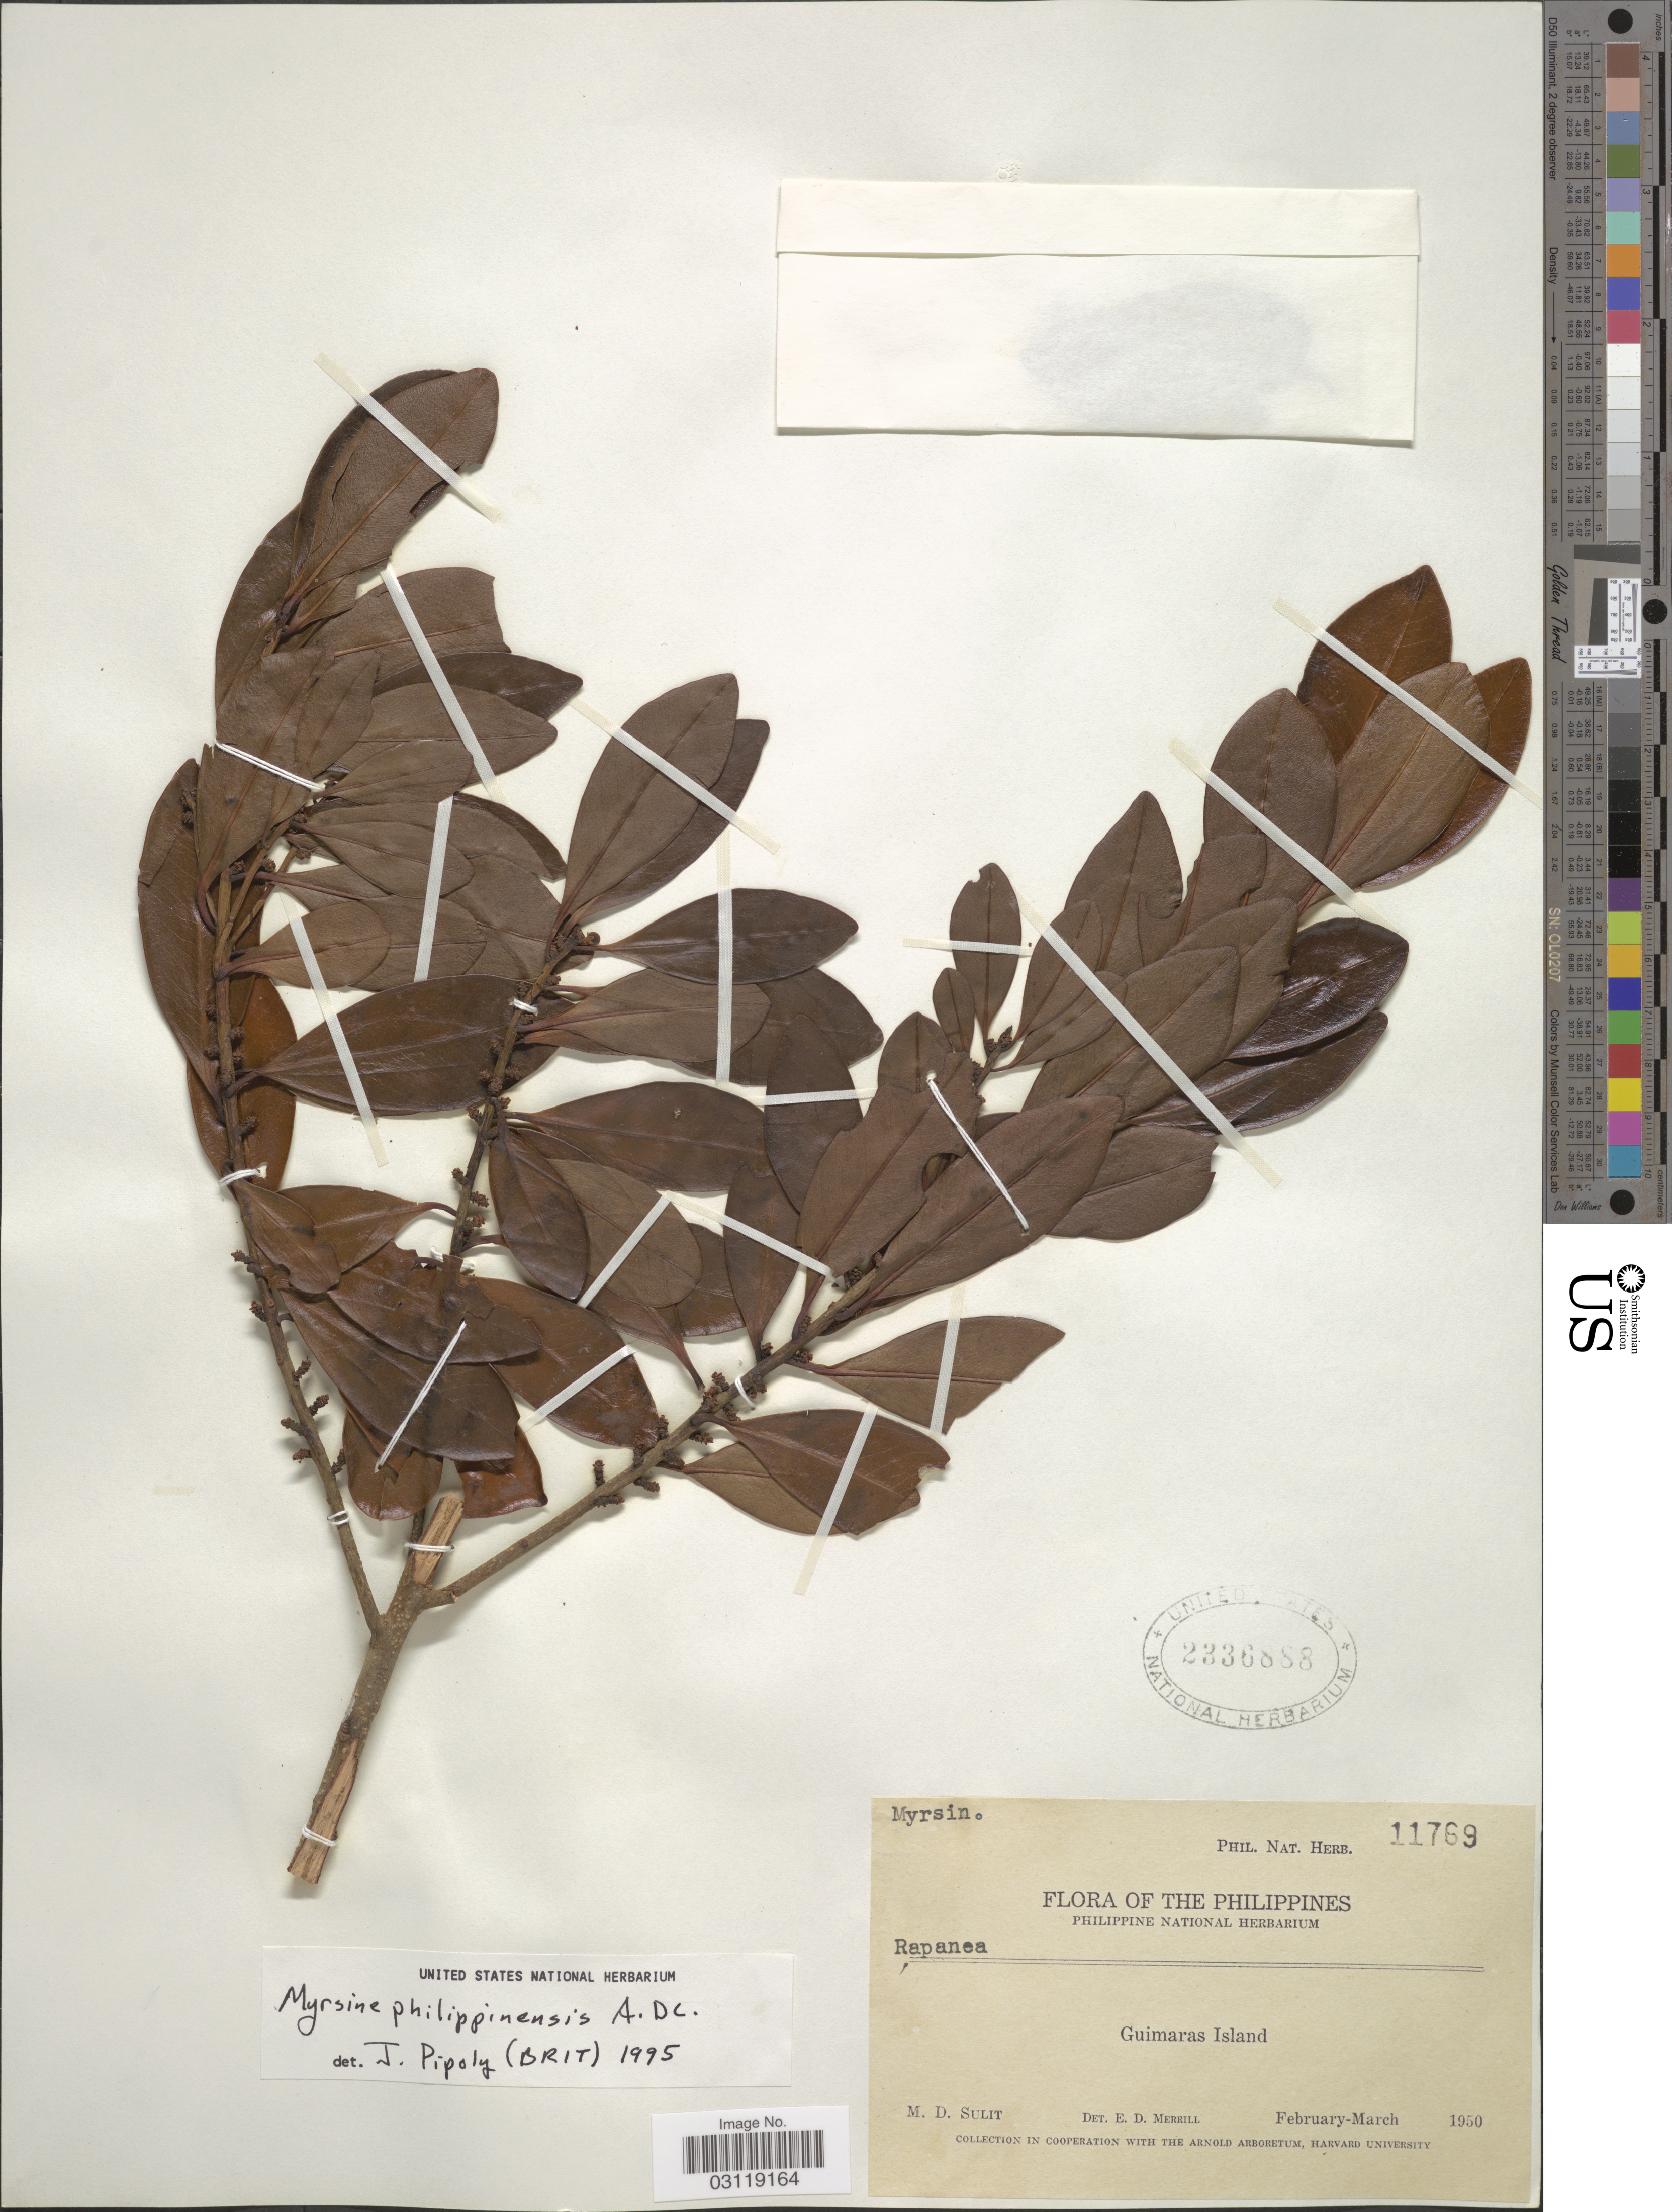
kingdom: Plantae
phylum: Tracheophyta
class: Magnoliopsida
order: Ericales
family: Primulaceae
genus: Rapanea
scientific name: Rapanea philippinensis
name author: (A. DC.) Mez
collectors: M. Sulit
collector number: Phil. Nat. Herb. 11769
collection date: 1950-02/1950-03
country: Philippines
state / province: Western Visayas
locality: Guimaras Island.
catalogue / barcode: US 2336888